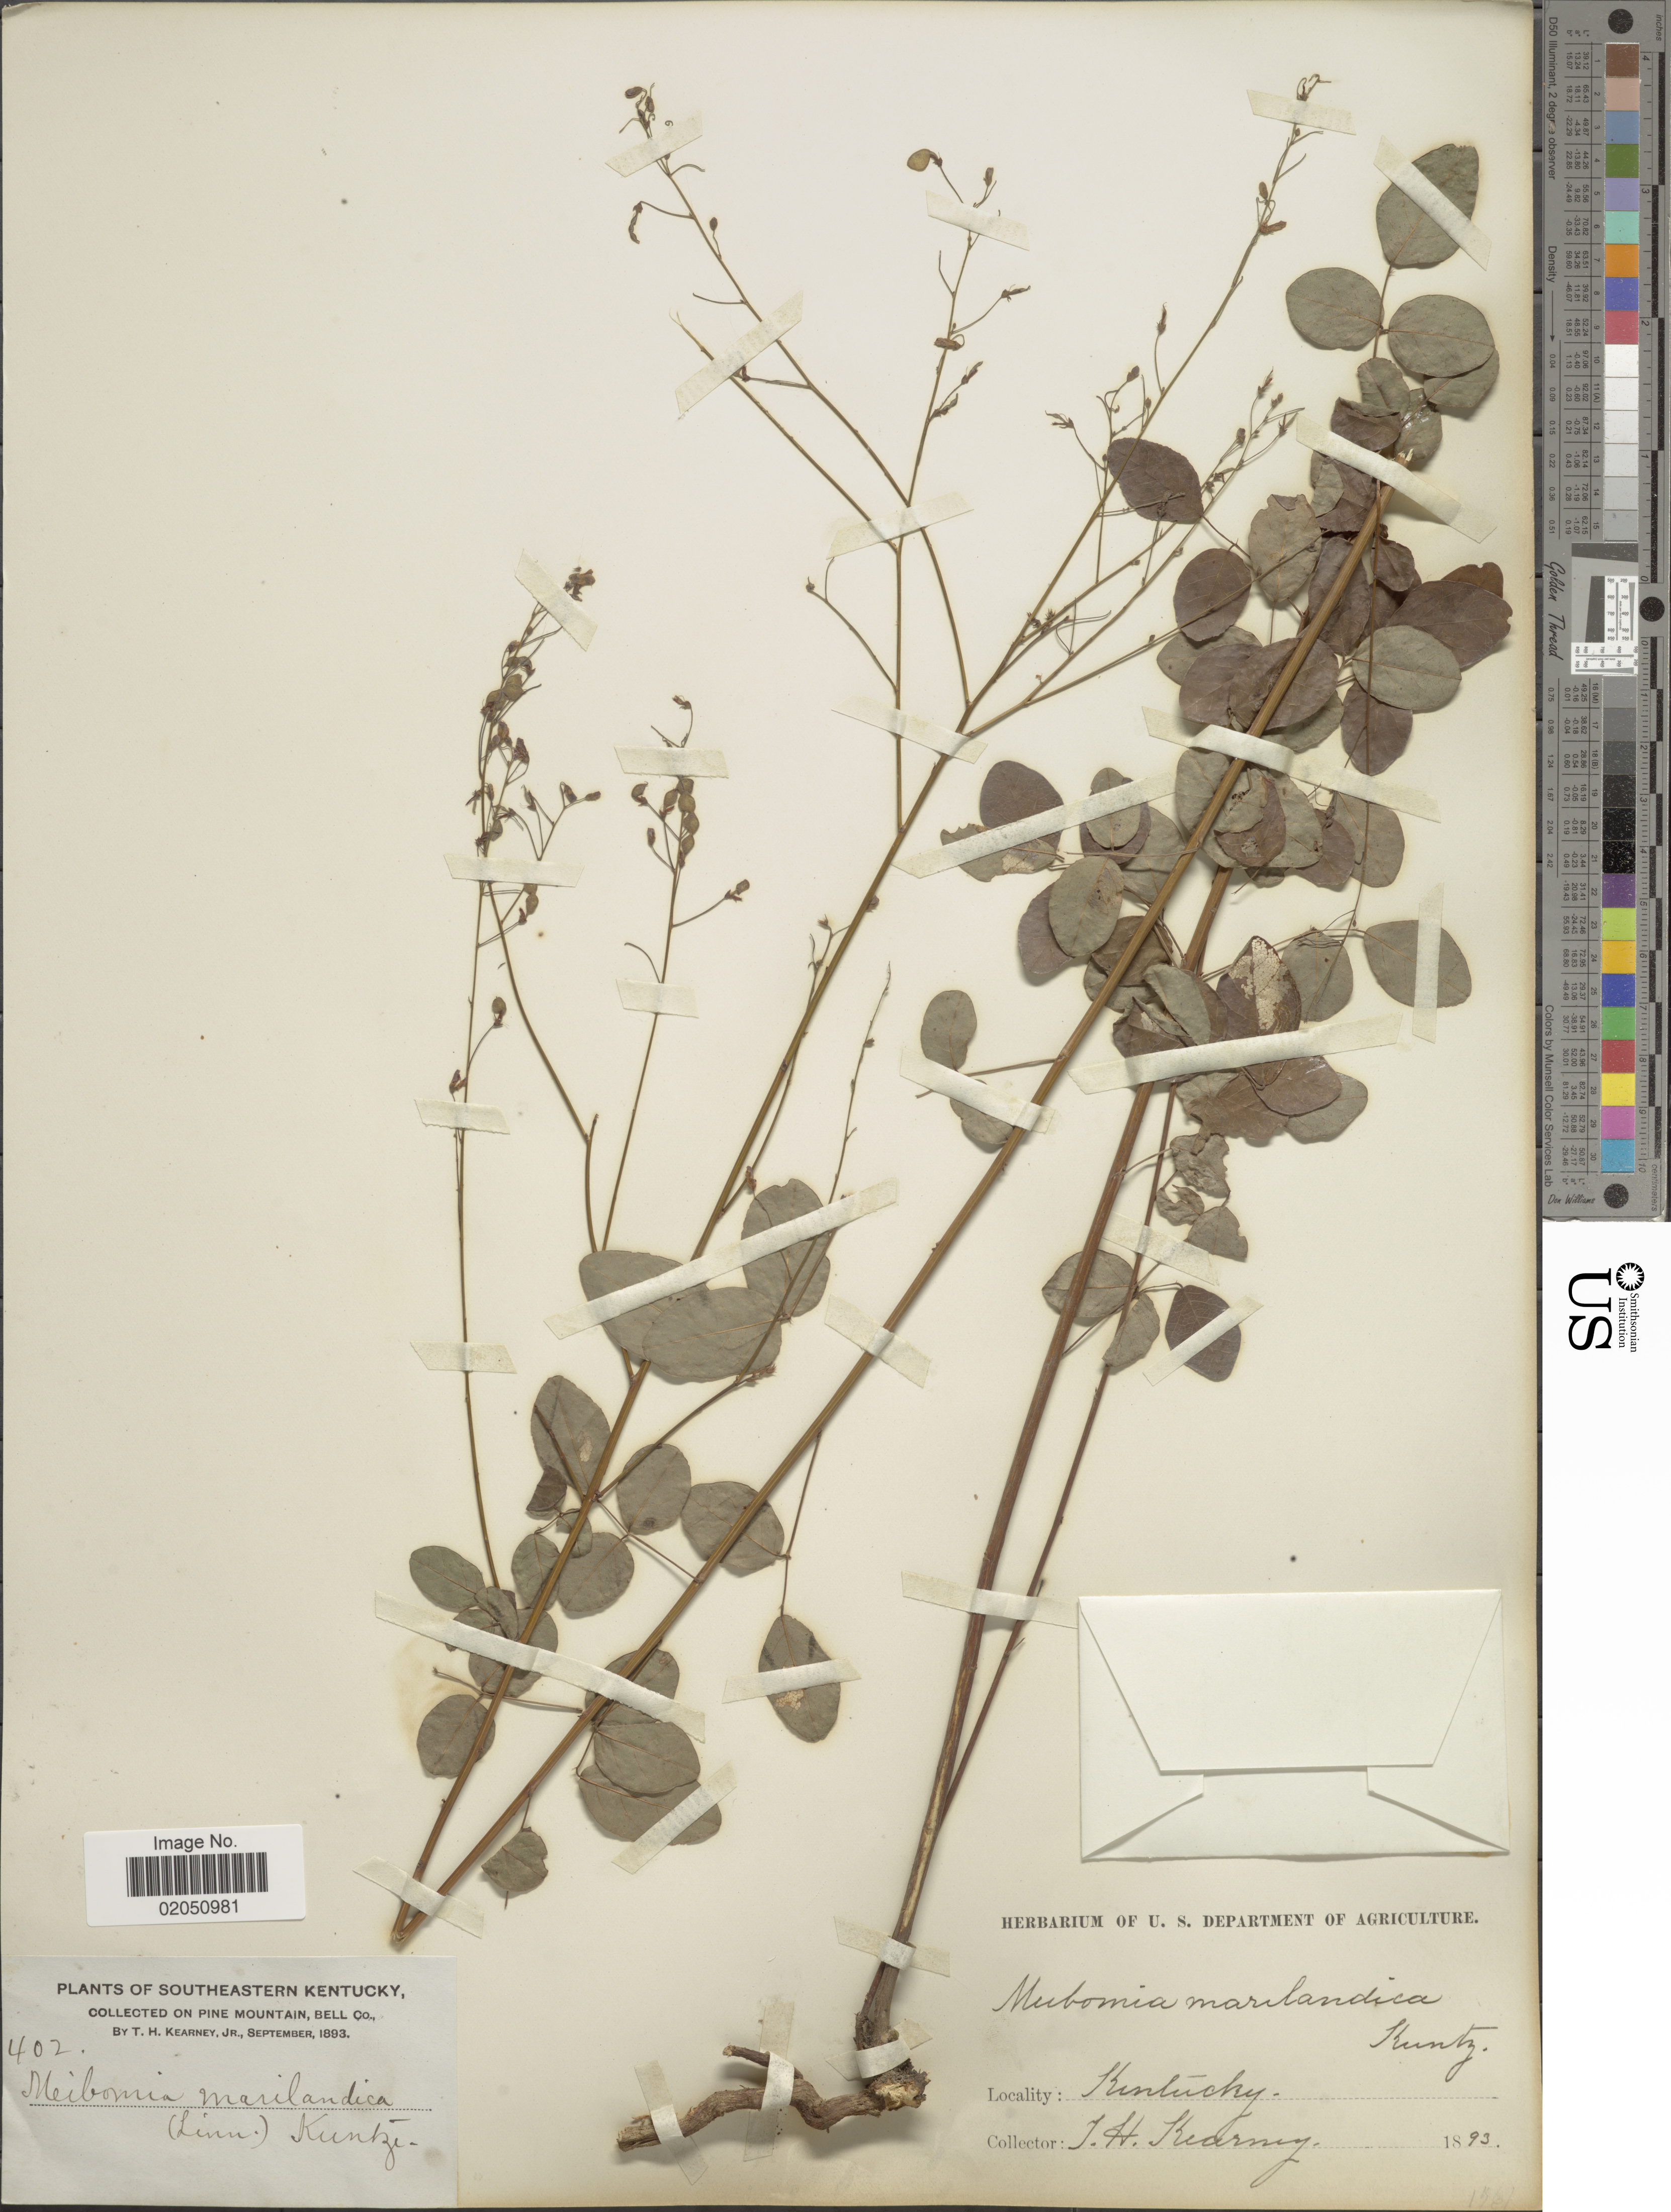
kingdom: Plantae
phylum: Tracheophyta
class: Magnoliopsida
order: Fabales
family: Fabaceae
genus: Desmodium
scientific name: Desmodium marilandicum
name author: Darl.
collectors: T. H. Kearney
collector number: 402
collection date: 1893-09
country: United States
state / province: Kentucky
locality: Southeastern Kentucky, On pine Mountain, Bell Co